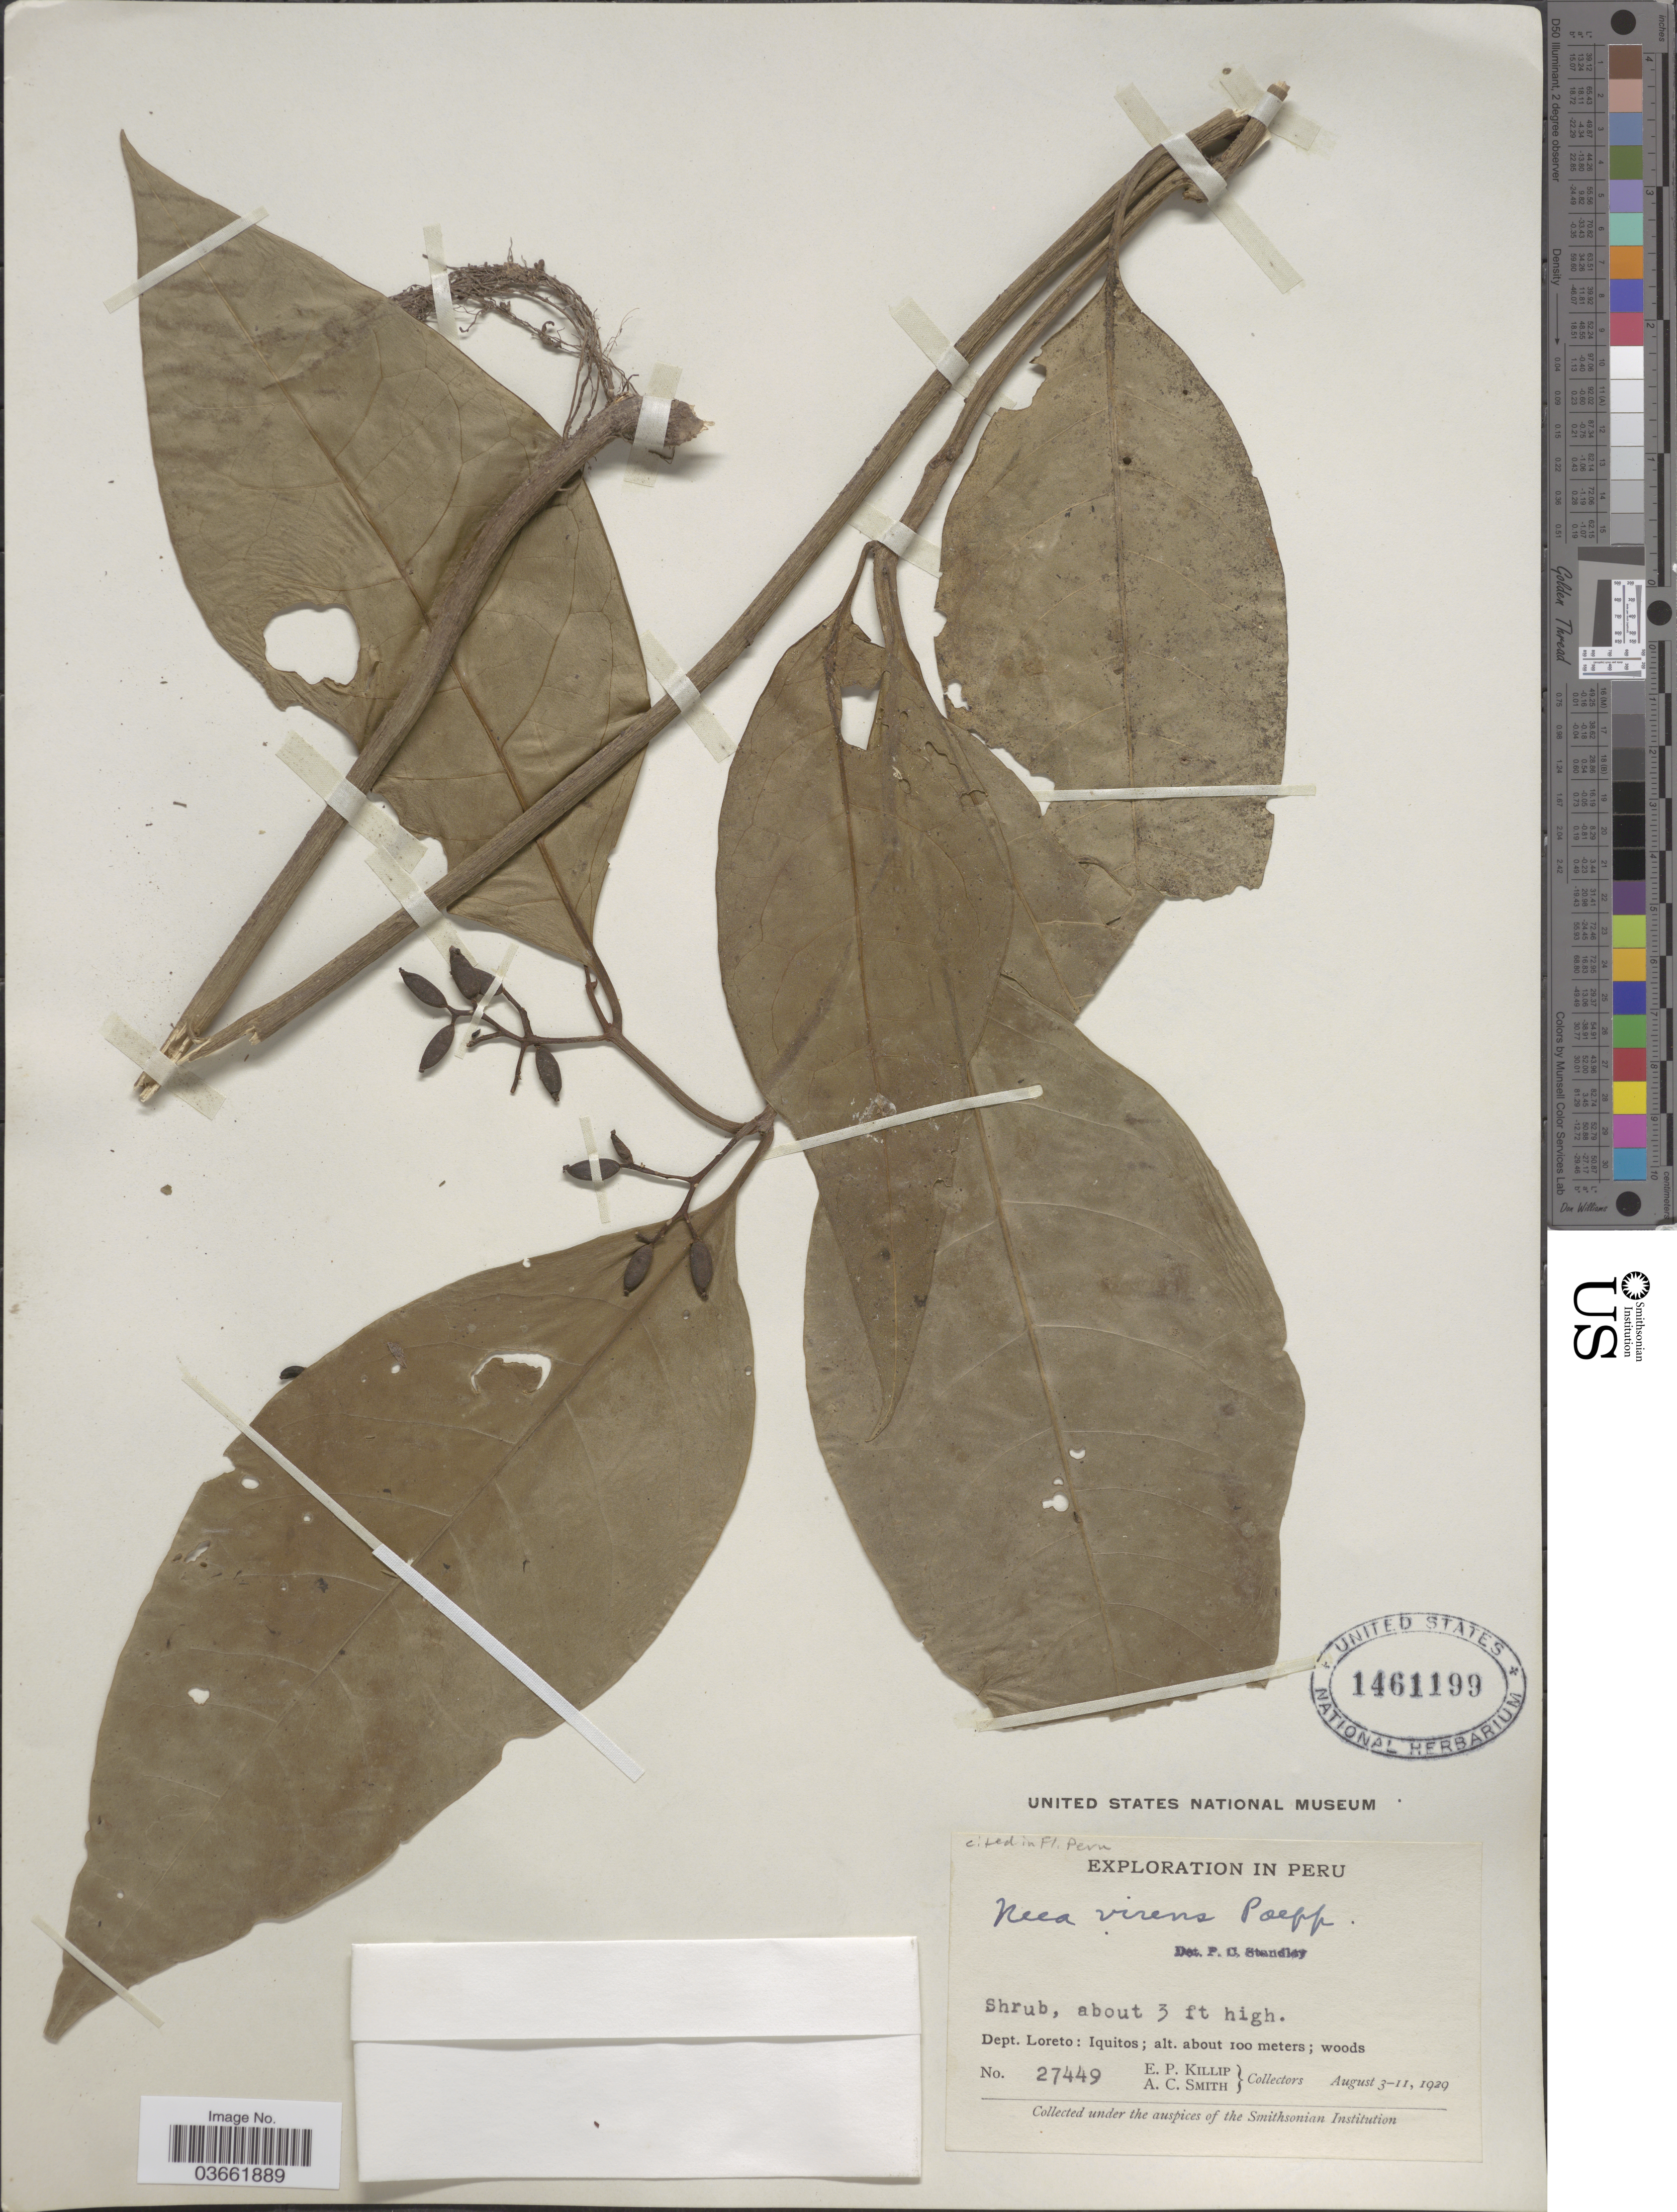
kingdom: Plantae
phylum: Tracheophyta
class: Magnoliopsida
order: Caryophyllales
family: Nyctaginaceae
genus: Neea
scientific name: Neea virens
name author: Poepp. ex Heimerl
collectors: E. P. Killip & A. C. Smith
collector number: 27449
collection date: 1929-08-03/1929-08-11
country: Peru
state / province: Loreto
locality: Dept. Loreto: Iquitos.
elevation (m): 100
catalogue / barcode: US 1461199